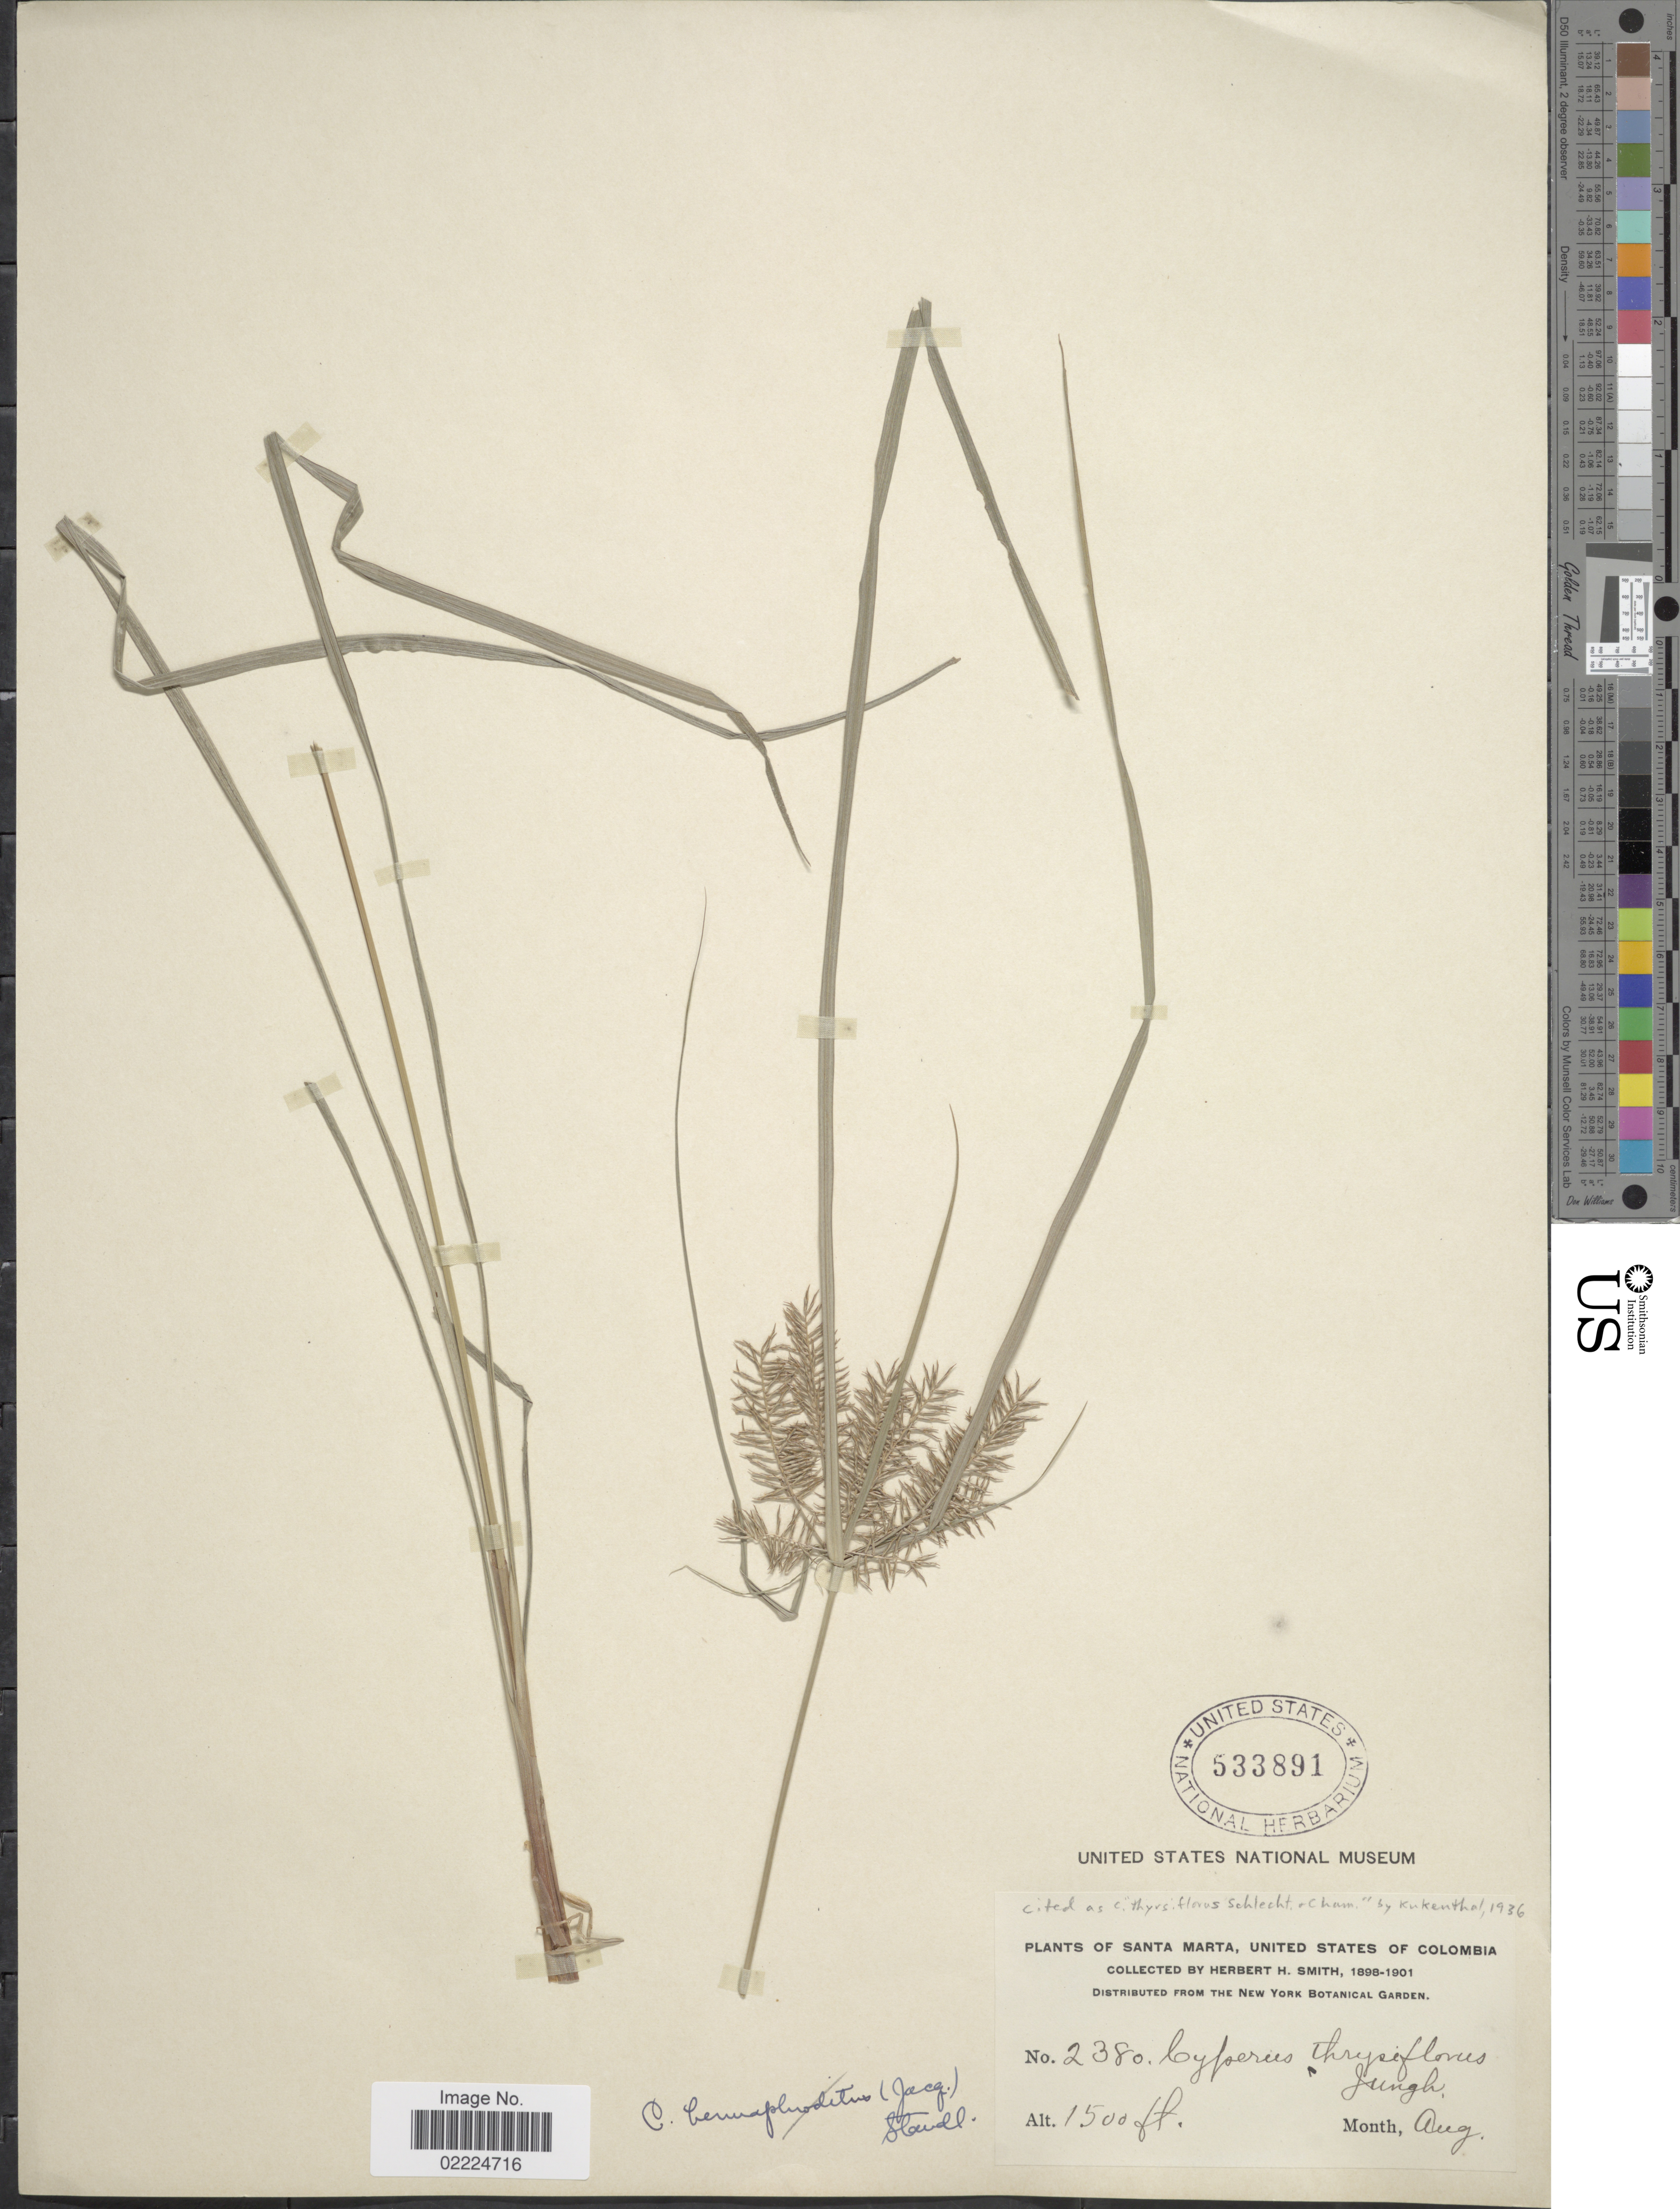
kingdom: Plantae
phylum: Tracheophyta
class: Liliopsida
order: Poales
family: Cyperaceae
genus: Cyperus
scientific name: Cyperus thyrsiflorus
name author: Jungh.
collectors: H. H. Smith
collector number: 2380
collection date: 1898-08/1901-08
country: Colombia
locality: Santa Marta. United States of Colombia.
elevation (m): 457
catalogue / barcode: US 533891